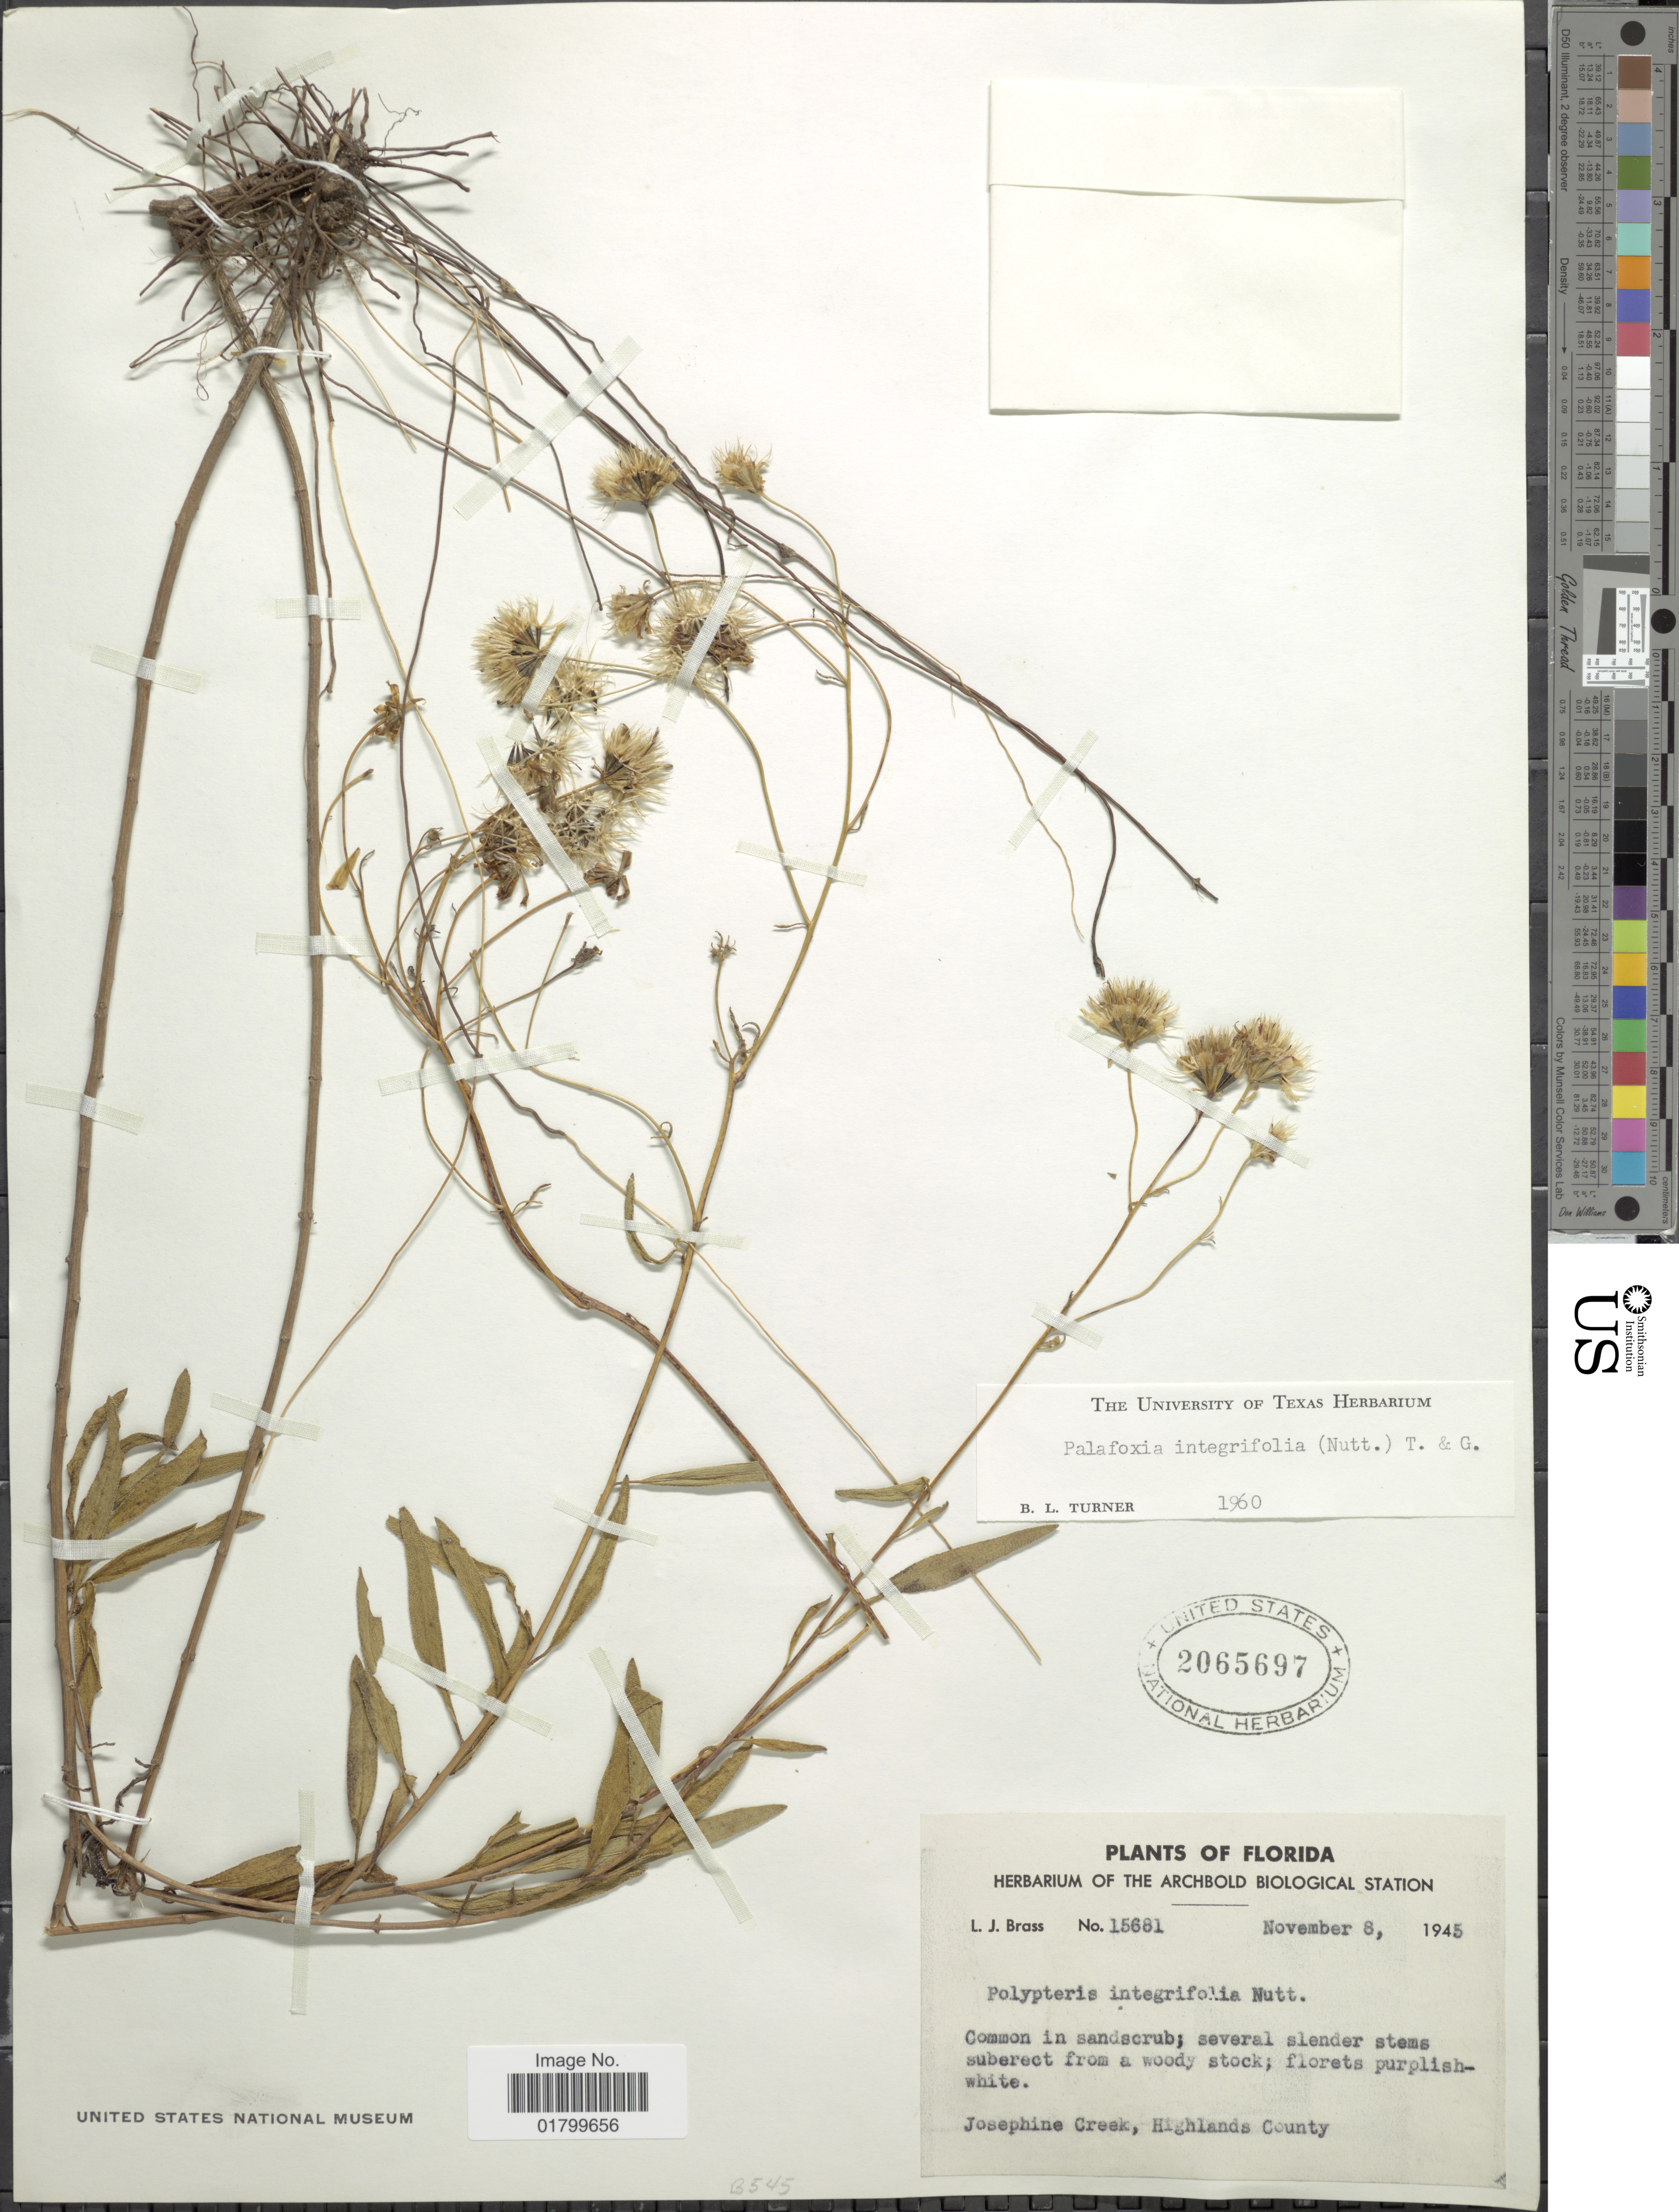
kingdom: Plantae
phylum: Tracheophyta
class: Magnoliopsida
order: Asterales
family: Asteraceae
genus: Palafoxia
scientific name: Palafoxia integrifolia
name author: (Nutt.) Torr. & A. Gray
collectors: L. J. Brass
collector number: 15681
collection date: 1945-11-08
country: United States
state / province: Florida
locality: Josephine Creek, Highlands County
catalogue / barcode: US 2065697